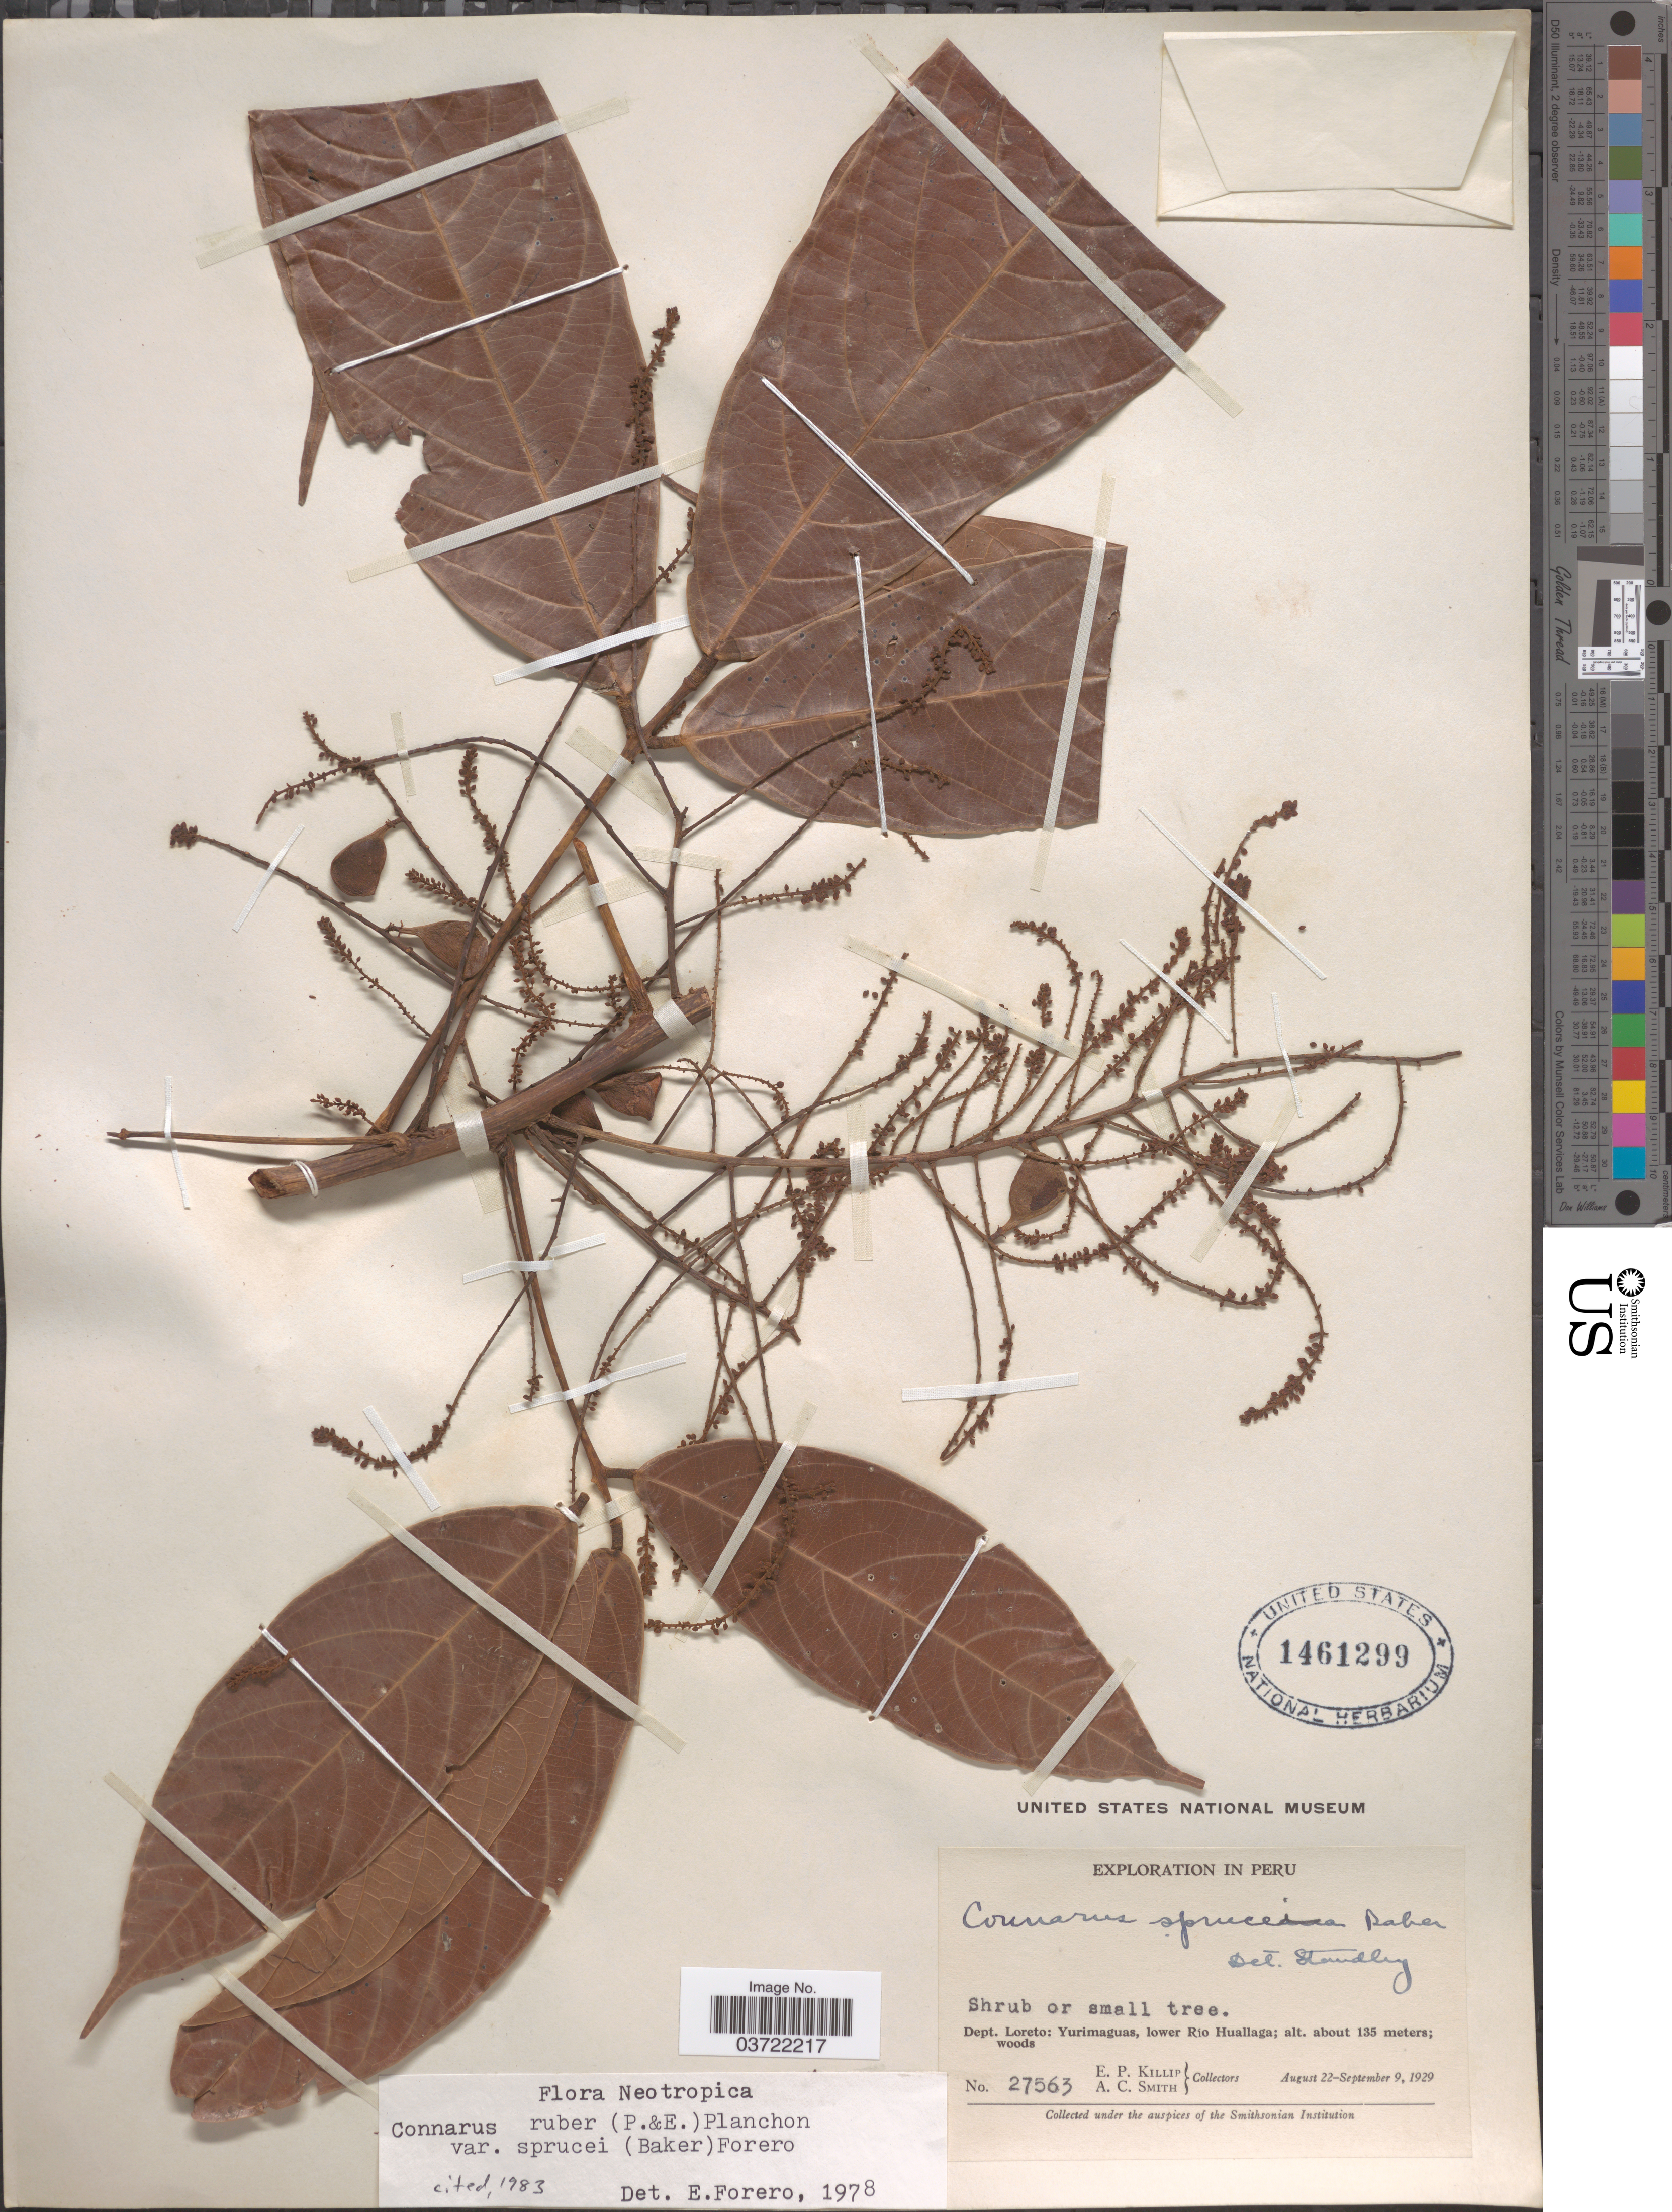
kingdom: Plantae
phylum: Tracheophyta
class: Magnoliopsida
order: Oxalidales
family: Connaraceae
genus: Connarus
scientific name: Connarus ruber var. sprucei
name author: (Baker) Forero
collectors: E. P. Killip & A. C. Smith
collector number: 27563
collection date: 1929-08-22/1929-09-09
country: Peru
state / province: Loreto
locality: Dept. Loreto: Yurimaguas, lower Río Huallaga.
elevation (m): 135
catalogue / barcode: US 1461299